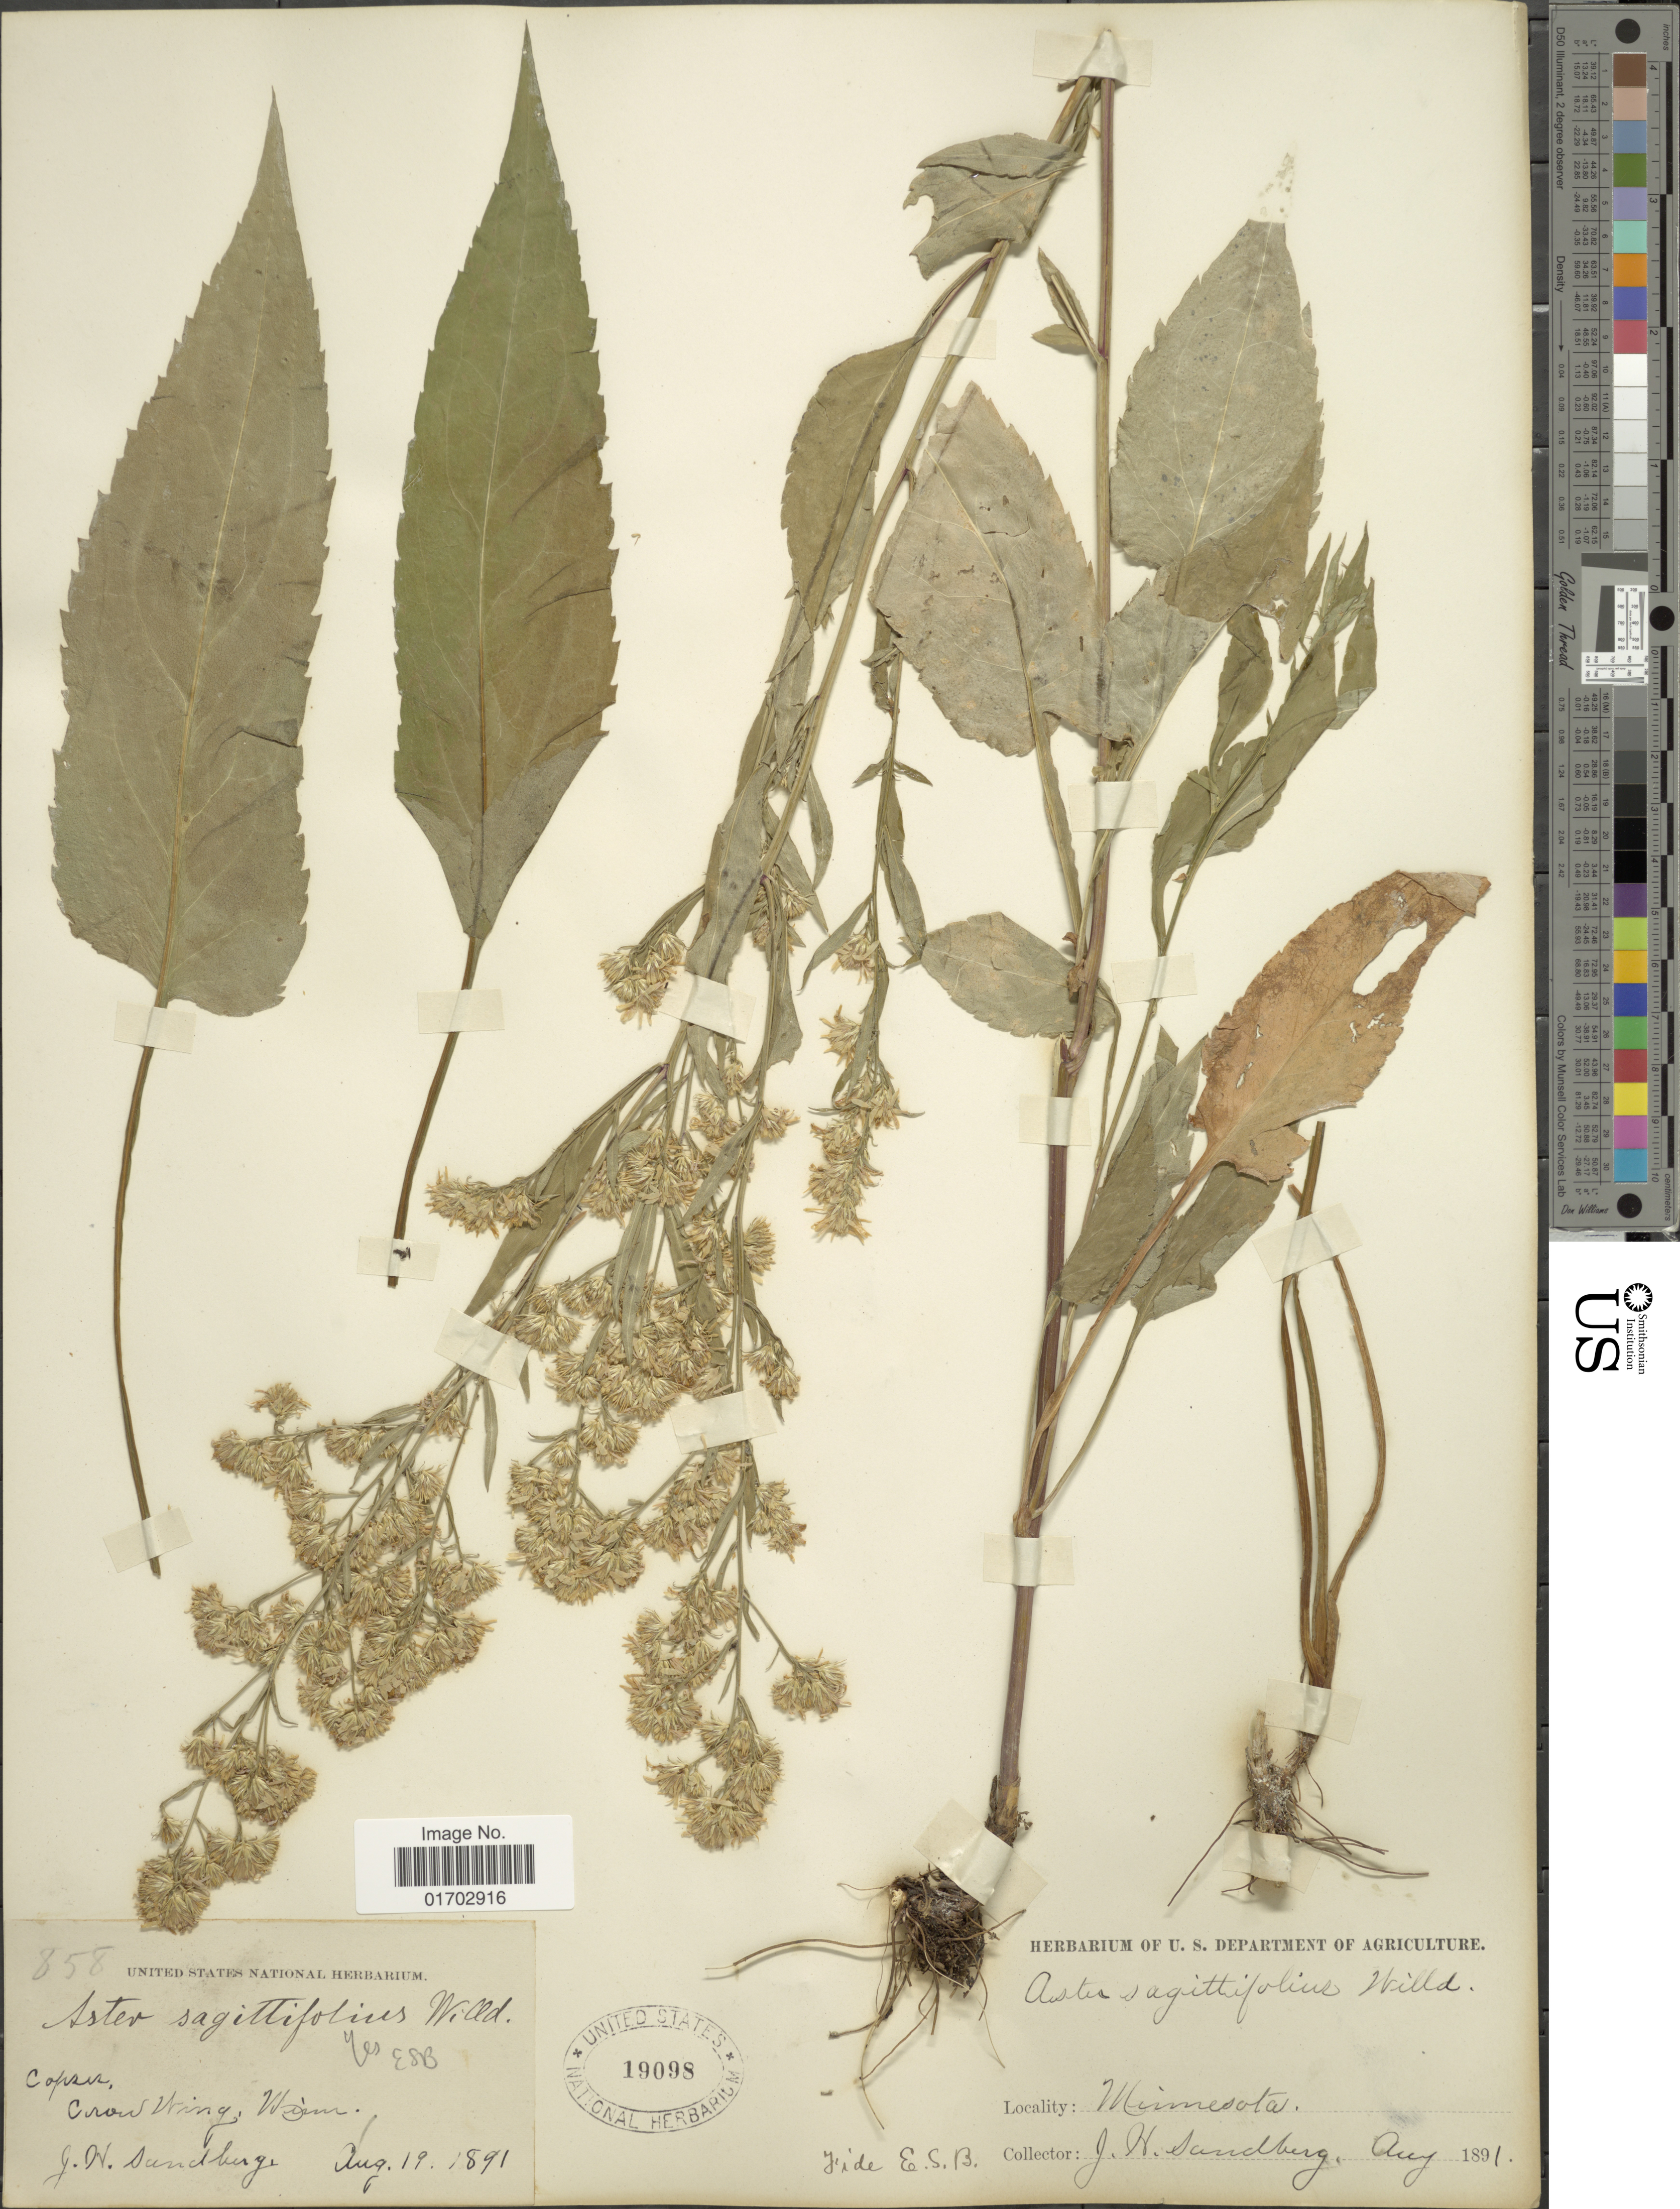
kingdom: Plantae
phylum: Tracheophyta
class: Magnoliopsida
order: Asterales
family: Asteraceae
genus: Symphyotrichum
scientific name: Symphyotrichum sagittifolium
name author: (Wedem. ex Willd.) G.L. Nesom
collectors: J. H. Sandberg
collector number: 858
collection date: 1891-08-19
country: United States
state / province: Minnesota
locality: Crow Wing Co.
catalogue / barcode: US 19098